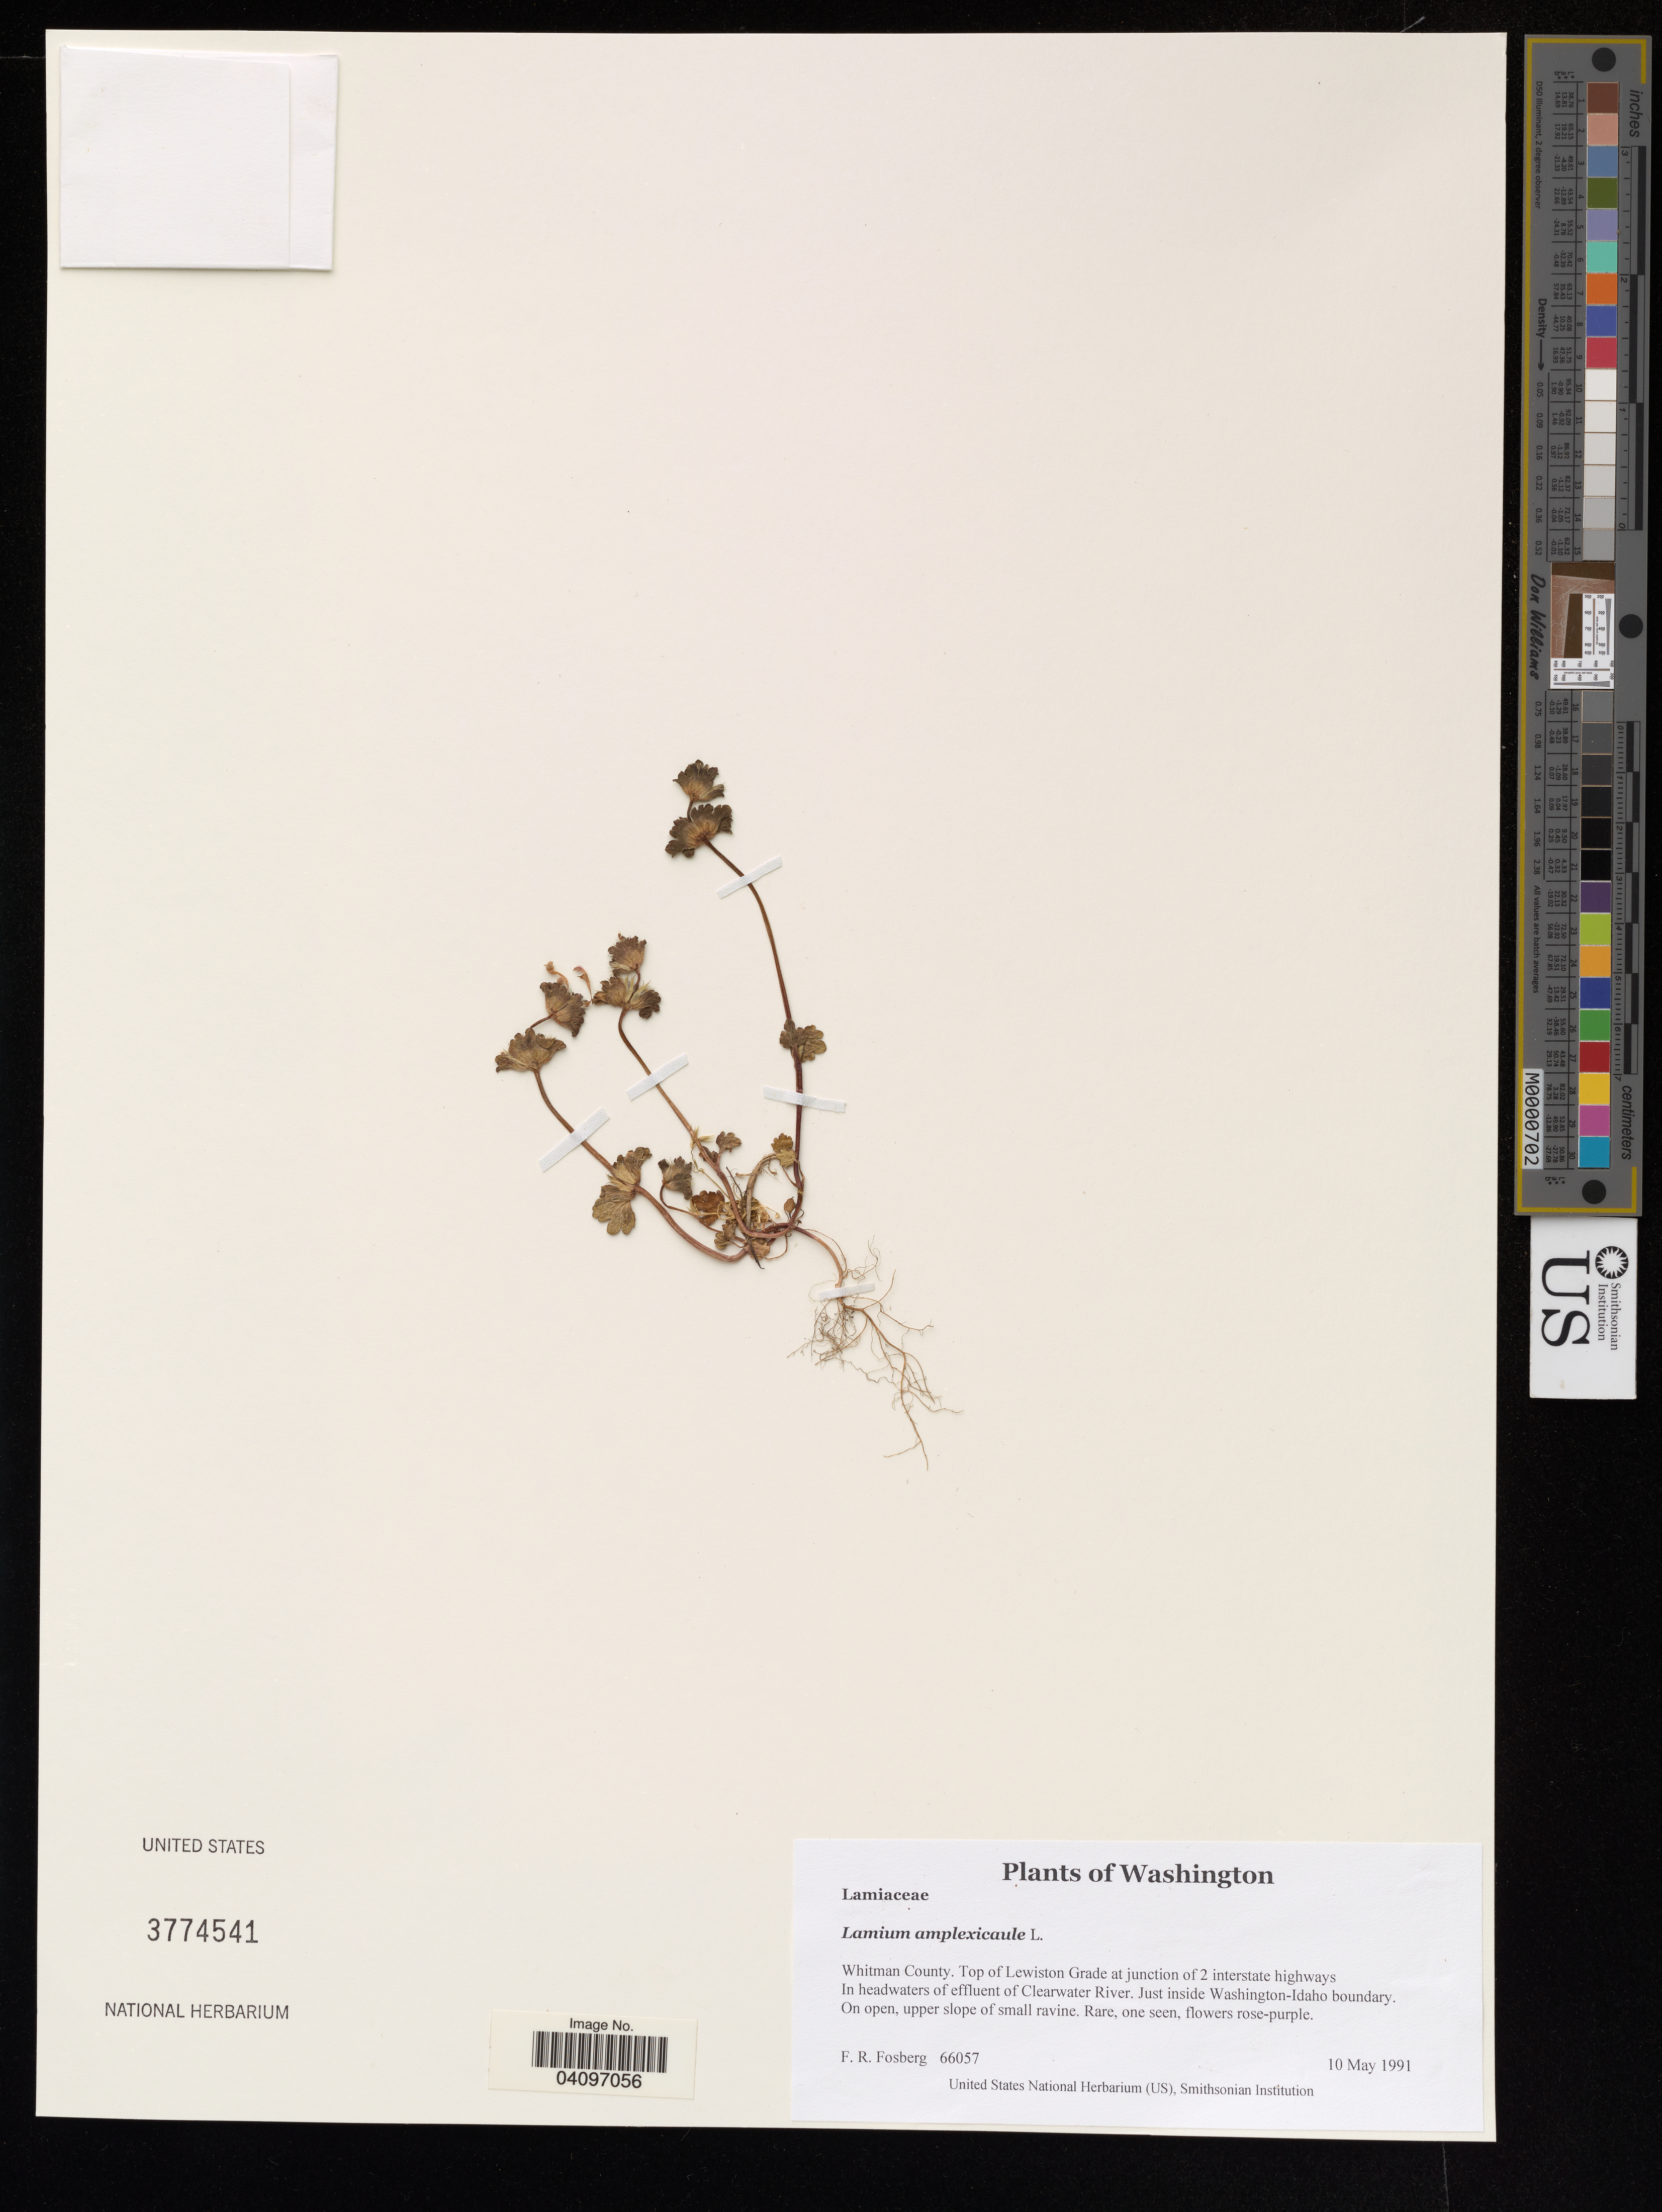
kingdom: Plantae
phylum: Tracheophyta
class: Magnoliopsida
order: Lamiales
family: Lamiaceae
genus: Lamium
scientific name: Lamium amplexicaule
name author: L.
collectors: F. R. Fosberg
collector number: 66057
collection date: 1991-05-10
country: United States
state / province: Washington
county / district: Whitman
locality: Top of Lewiston Grade at junction of 2 interstate highways in headwaters of effluent of Clearwater River. Just inside Washington-Idaho boundary on open, upper slope of small ravine.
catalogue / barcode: US 3774541